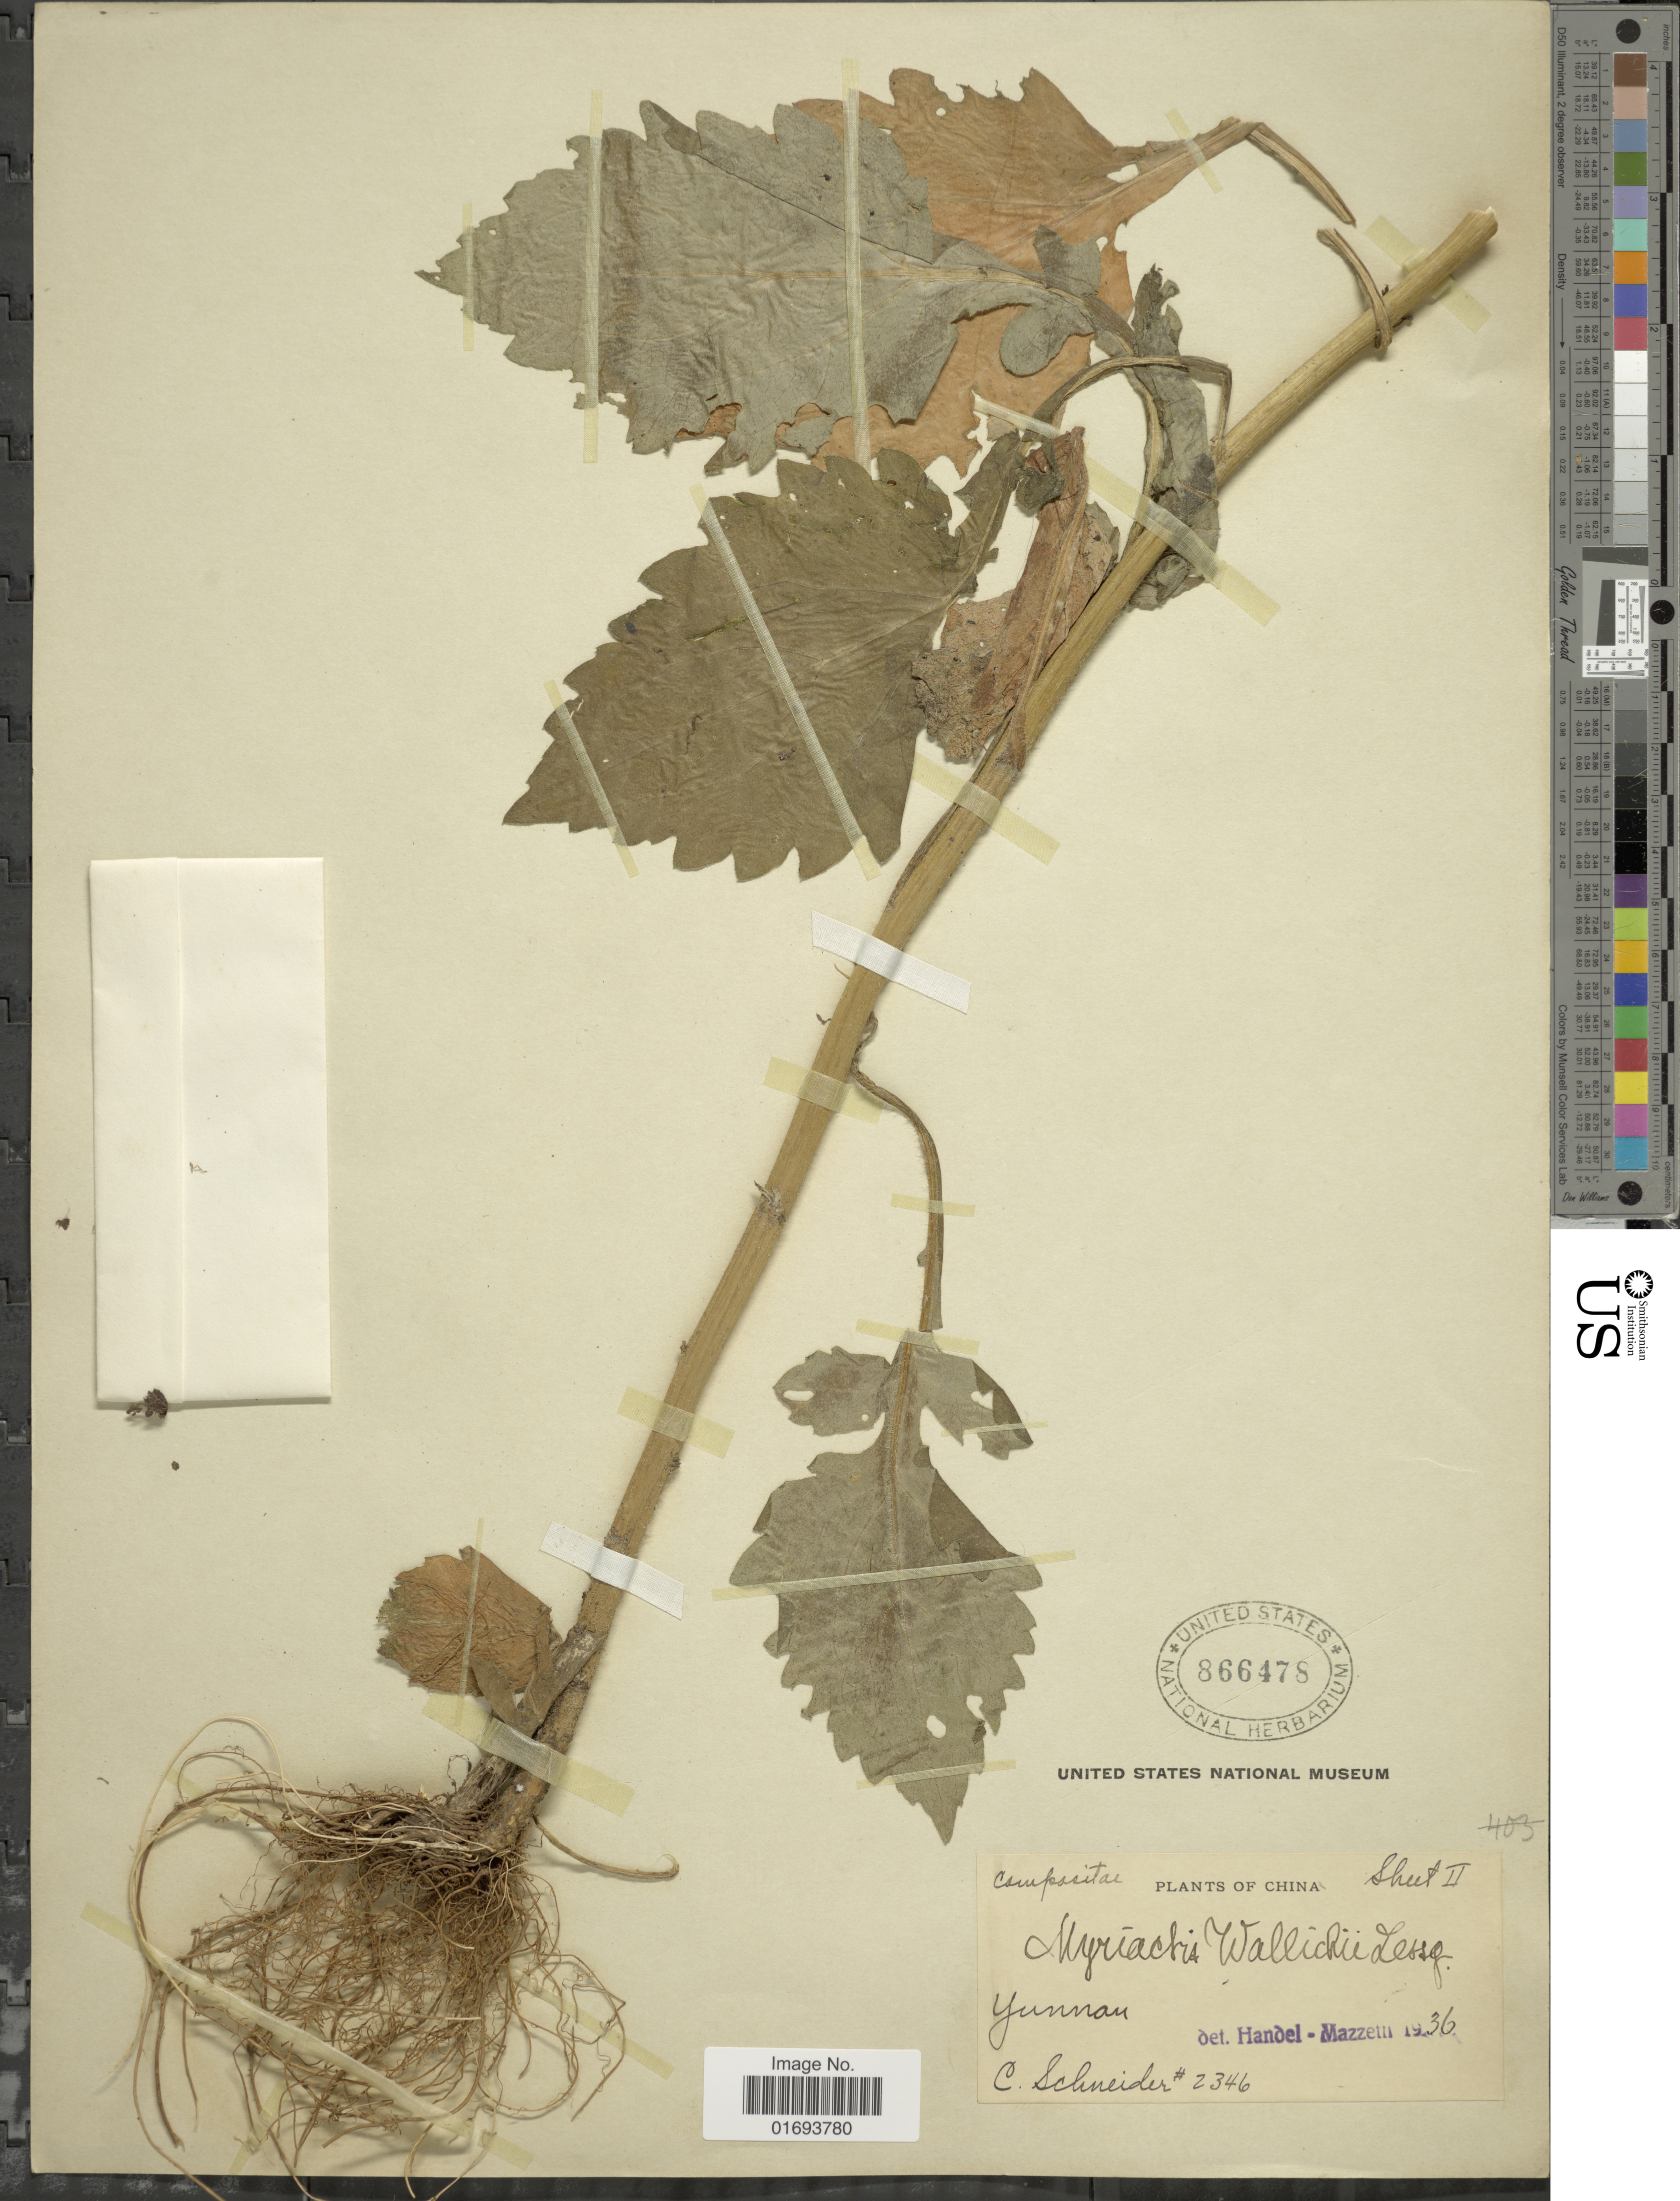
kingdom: Plantae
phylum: Tracheophyta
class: Magnoliopsida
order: Asterales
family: Asteraceae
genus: Myriactis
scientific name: Myriactis wallichii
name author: Less.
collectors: C. Schneider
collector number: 2346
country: China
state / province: Yunnan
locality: Yunnan, China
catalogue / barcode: US 866478